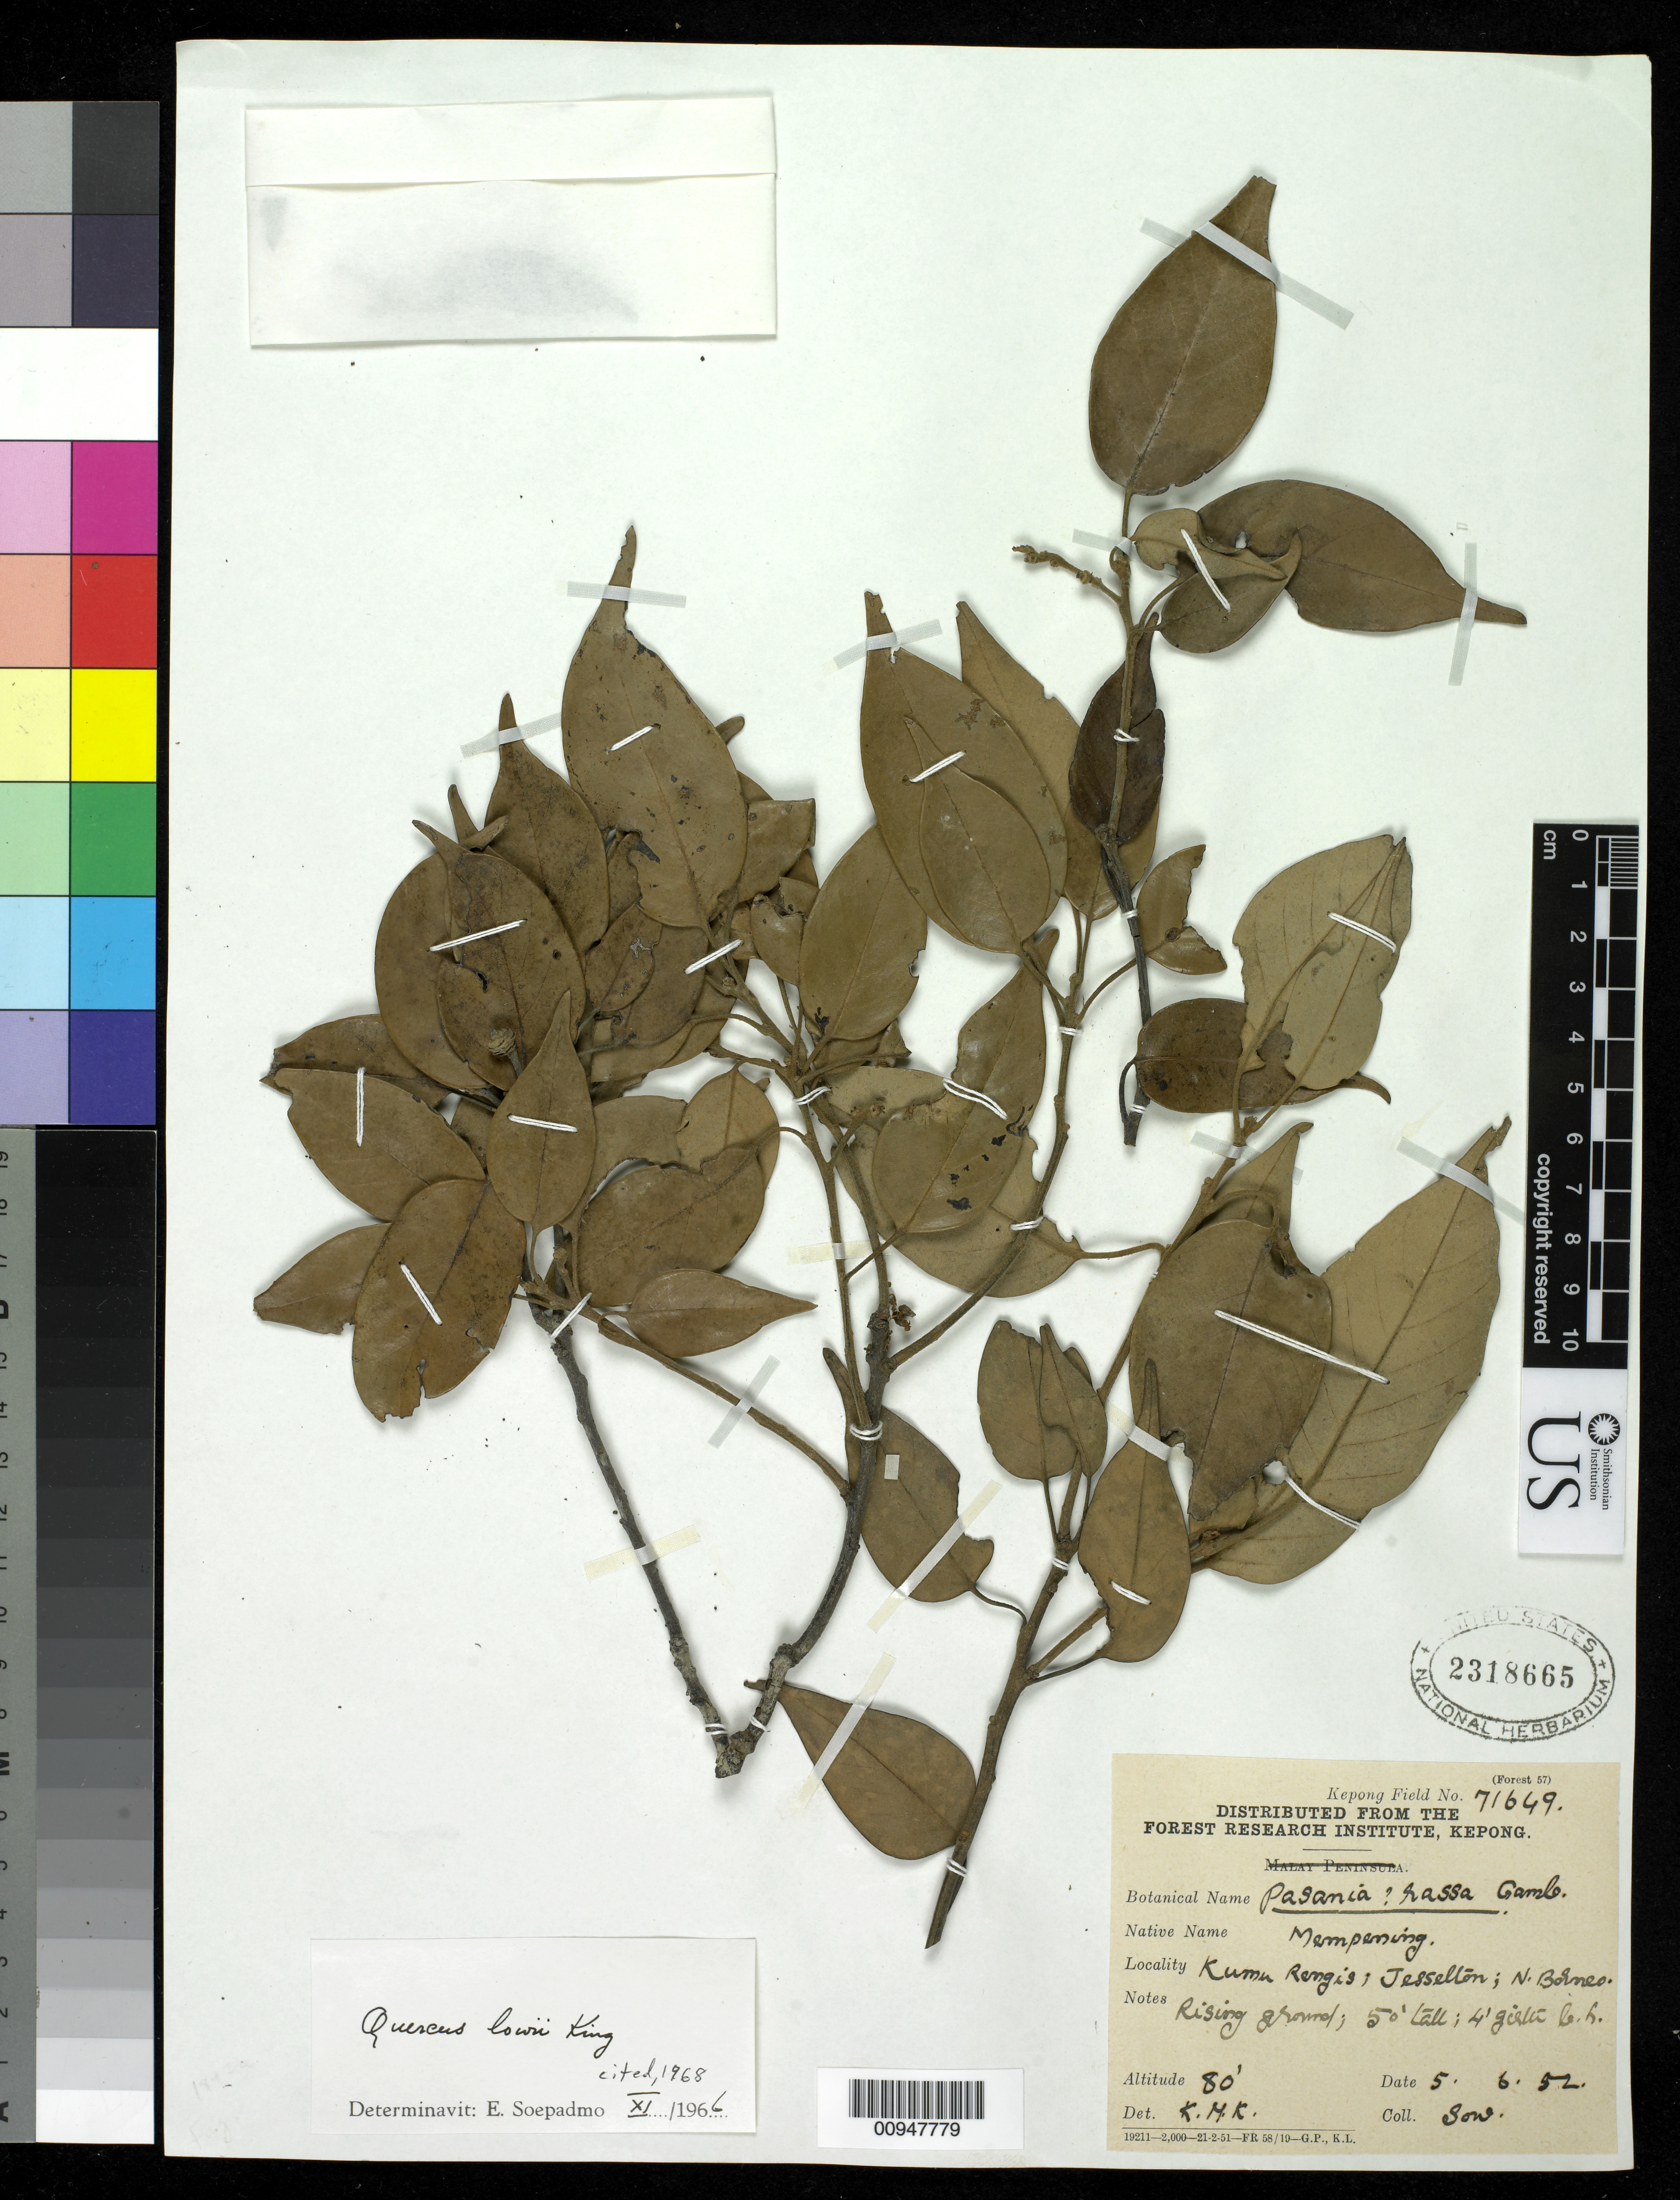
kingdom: Plantae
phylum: Tracheophyta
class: Magnoliopsida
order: Fagales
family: Fagaceae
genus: Quercus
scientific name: Quercus lowii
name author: King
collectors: G.D. Sones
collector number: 71649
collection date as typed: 06 May 1952 or 05 Jun 1952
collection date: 1952-05-06 or 1952-06-05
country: Malaysia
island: Borneo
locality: KIumu Rengis; Jesselton; N. Borneo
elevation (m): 24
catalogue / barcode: US 2318665